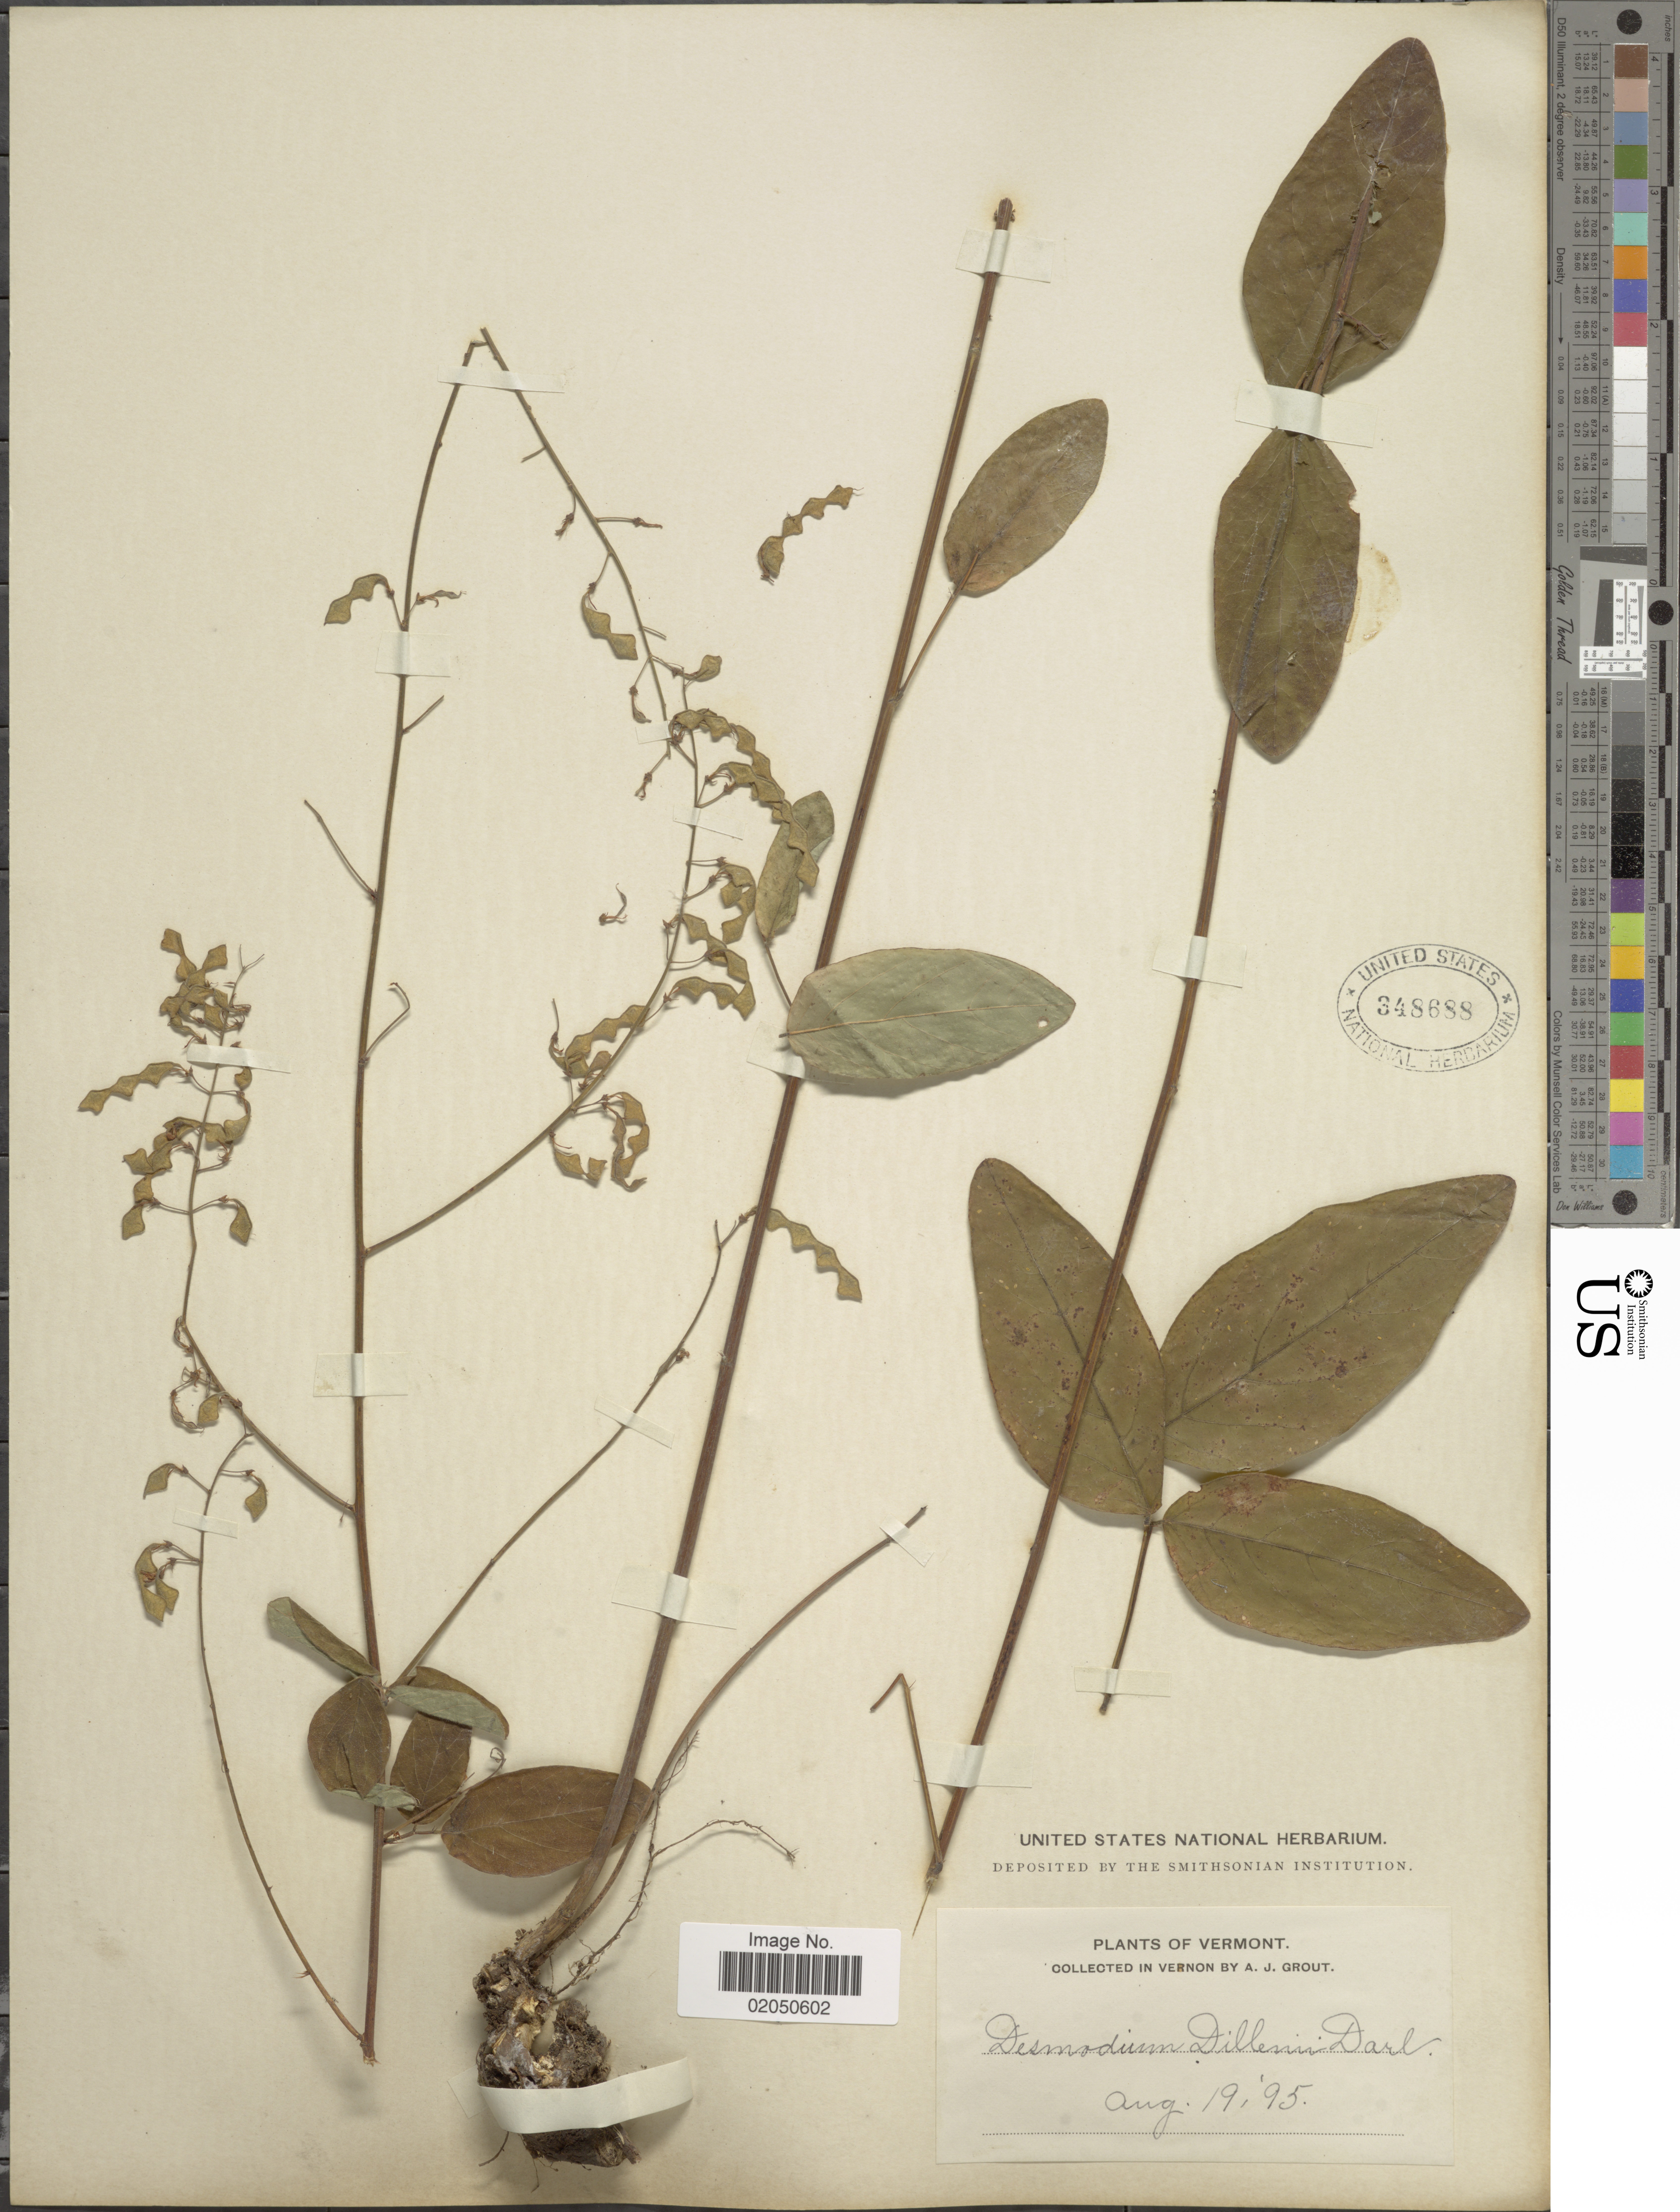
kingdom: Plantae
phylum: Tracheophyta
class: Magnoliopsida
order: Fabales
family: Fabaceae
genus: Desmodium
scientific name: Desmodium glabellum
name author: (Michx.) DC.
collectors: A. J. Grout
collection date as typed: Transcribed d/m/y: 19/8/95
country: United States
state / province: Vermont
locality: Vernon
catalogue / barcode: US 348688